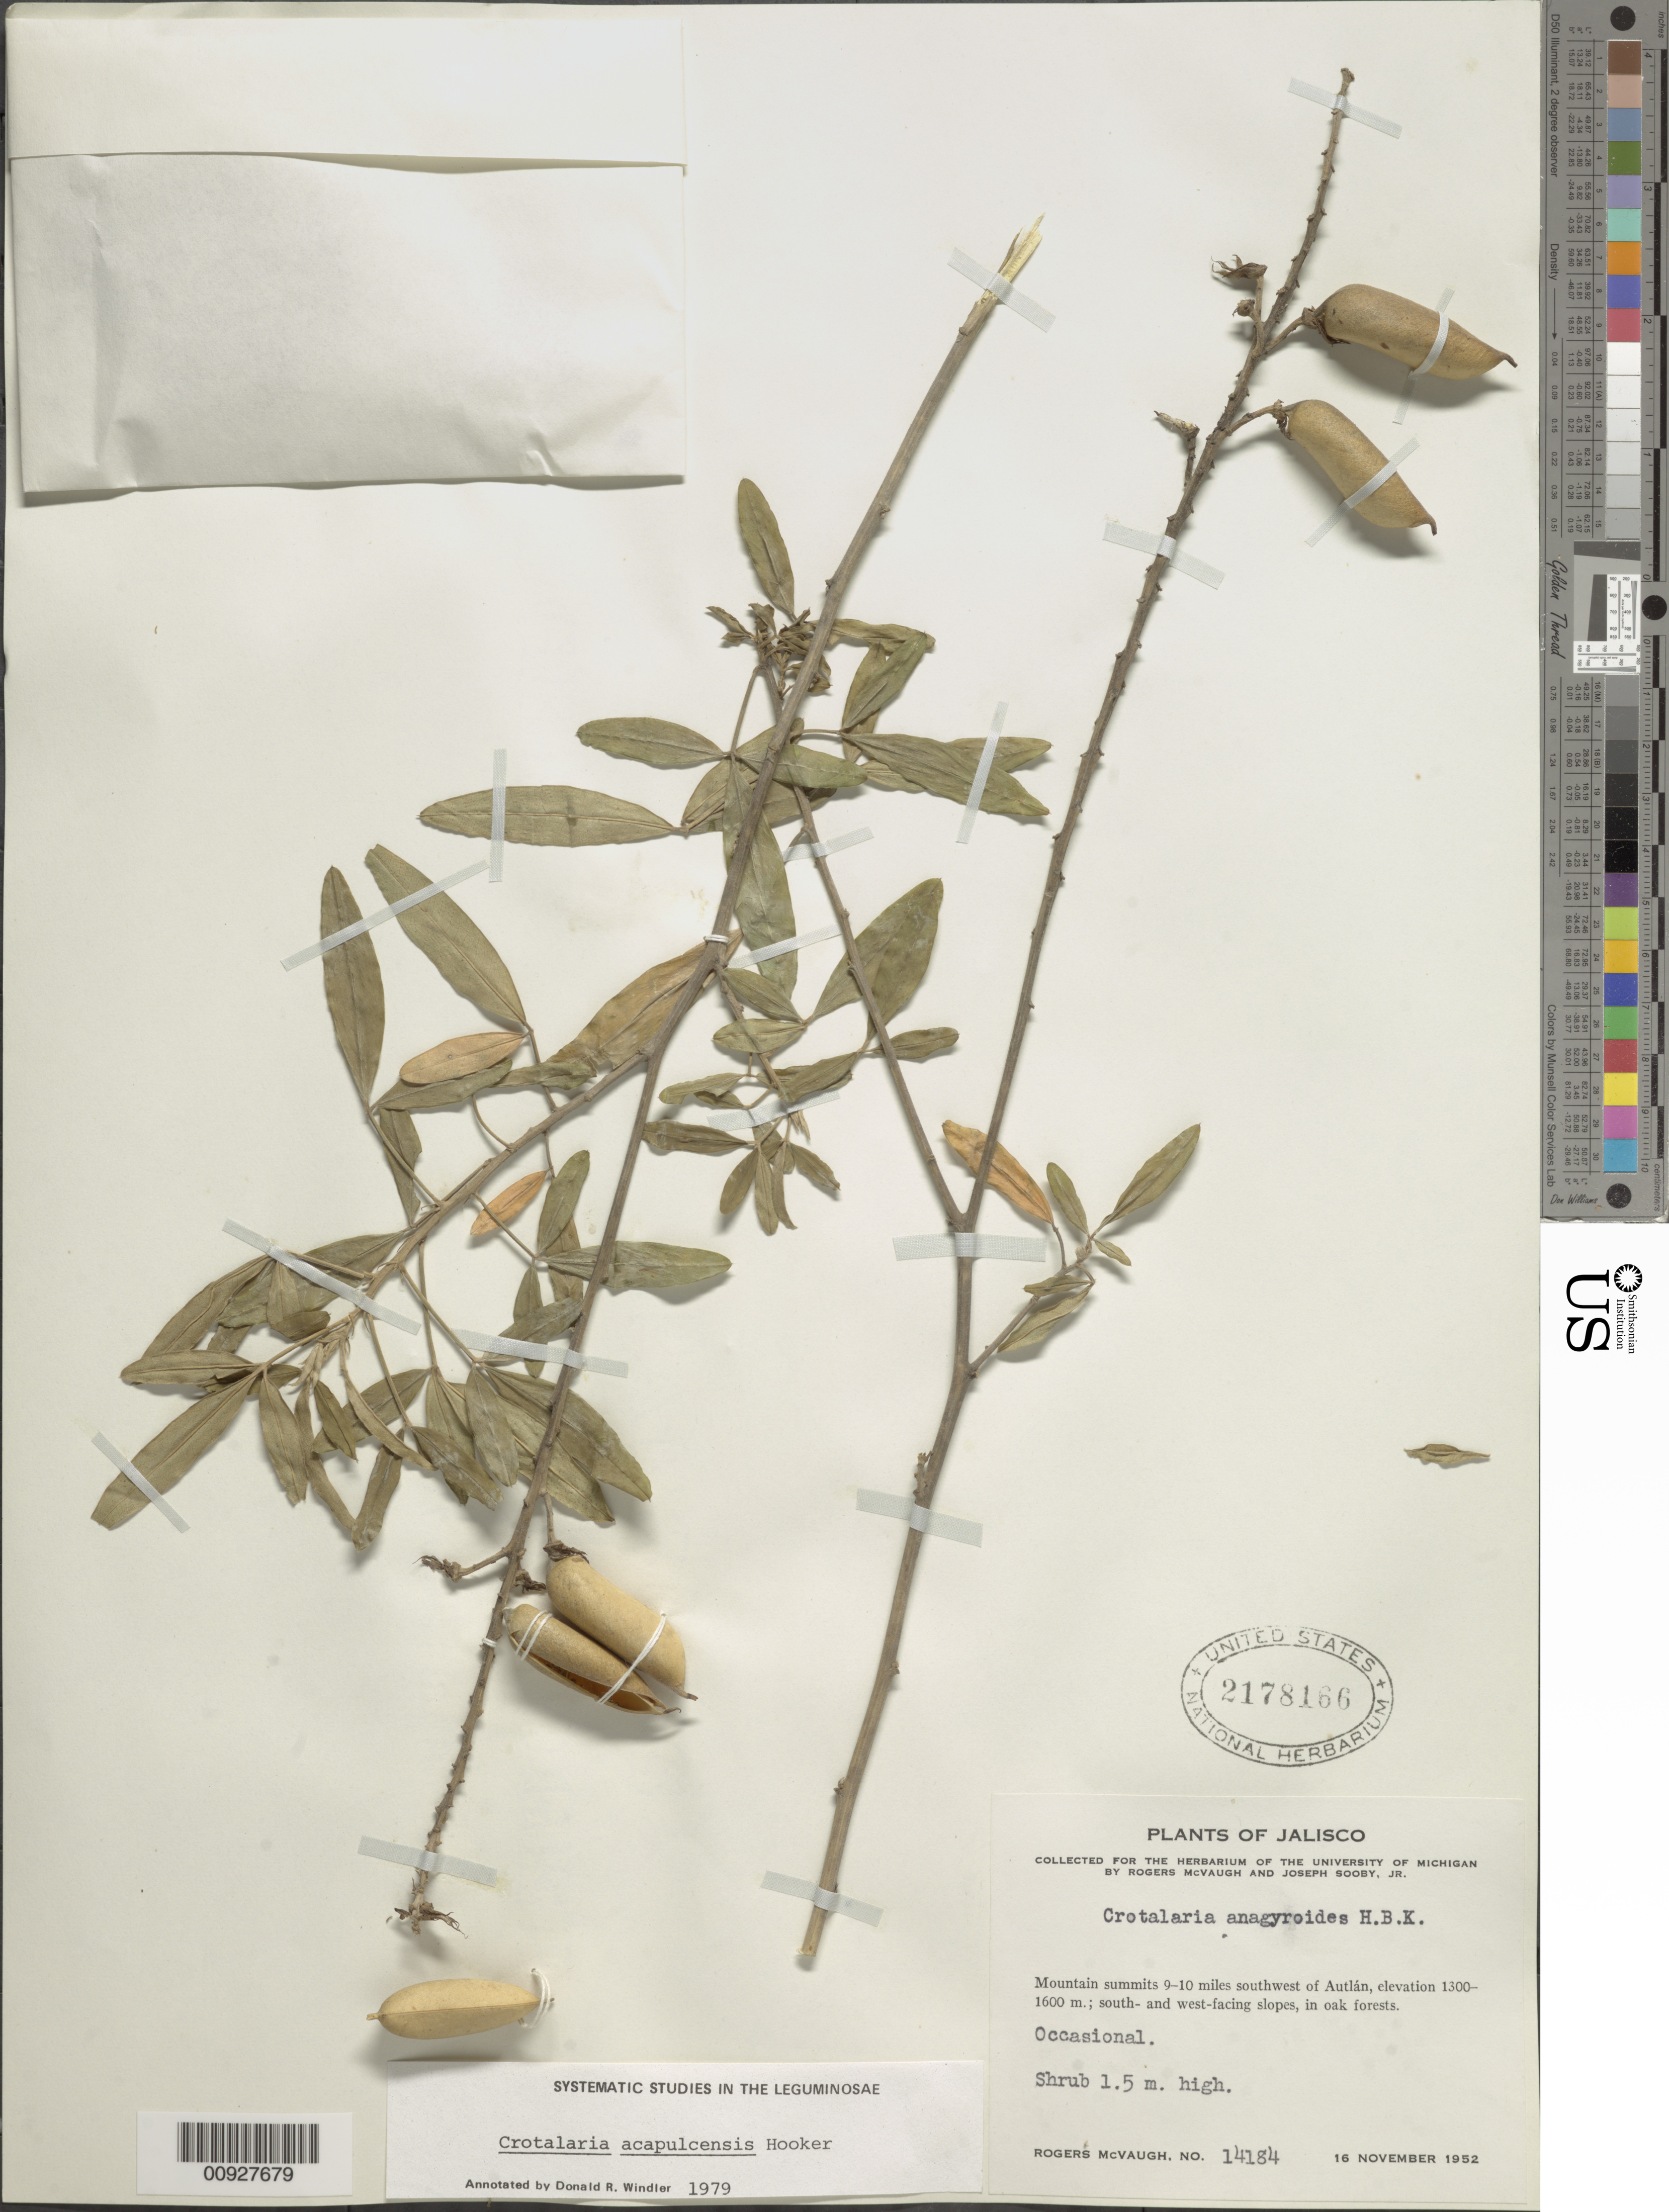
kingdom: Plantae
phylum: Tracheophyta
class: Magnoliopsida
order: Fabales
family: Fabaceae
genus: Crotalaria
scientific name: Crotalaria acapulcensis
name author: Hook. & Arn.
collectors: R. McVaugh & J. Sooby Jr.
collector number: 14184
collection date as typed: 16 Nov 1952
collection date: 1952-11-16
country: Mexico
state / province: Jalisco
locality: Mountain summits 9-10 miles southwest of Autlán.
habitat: South- and west facing slopes, in oak forests.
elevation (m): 1600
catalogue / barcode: US 2178166